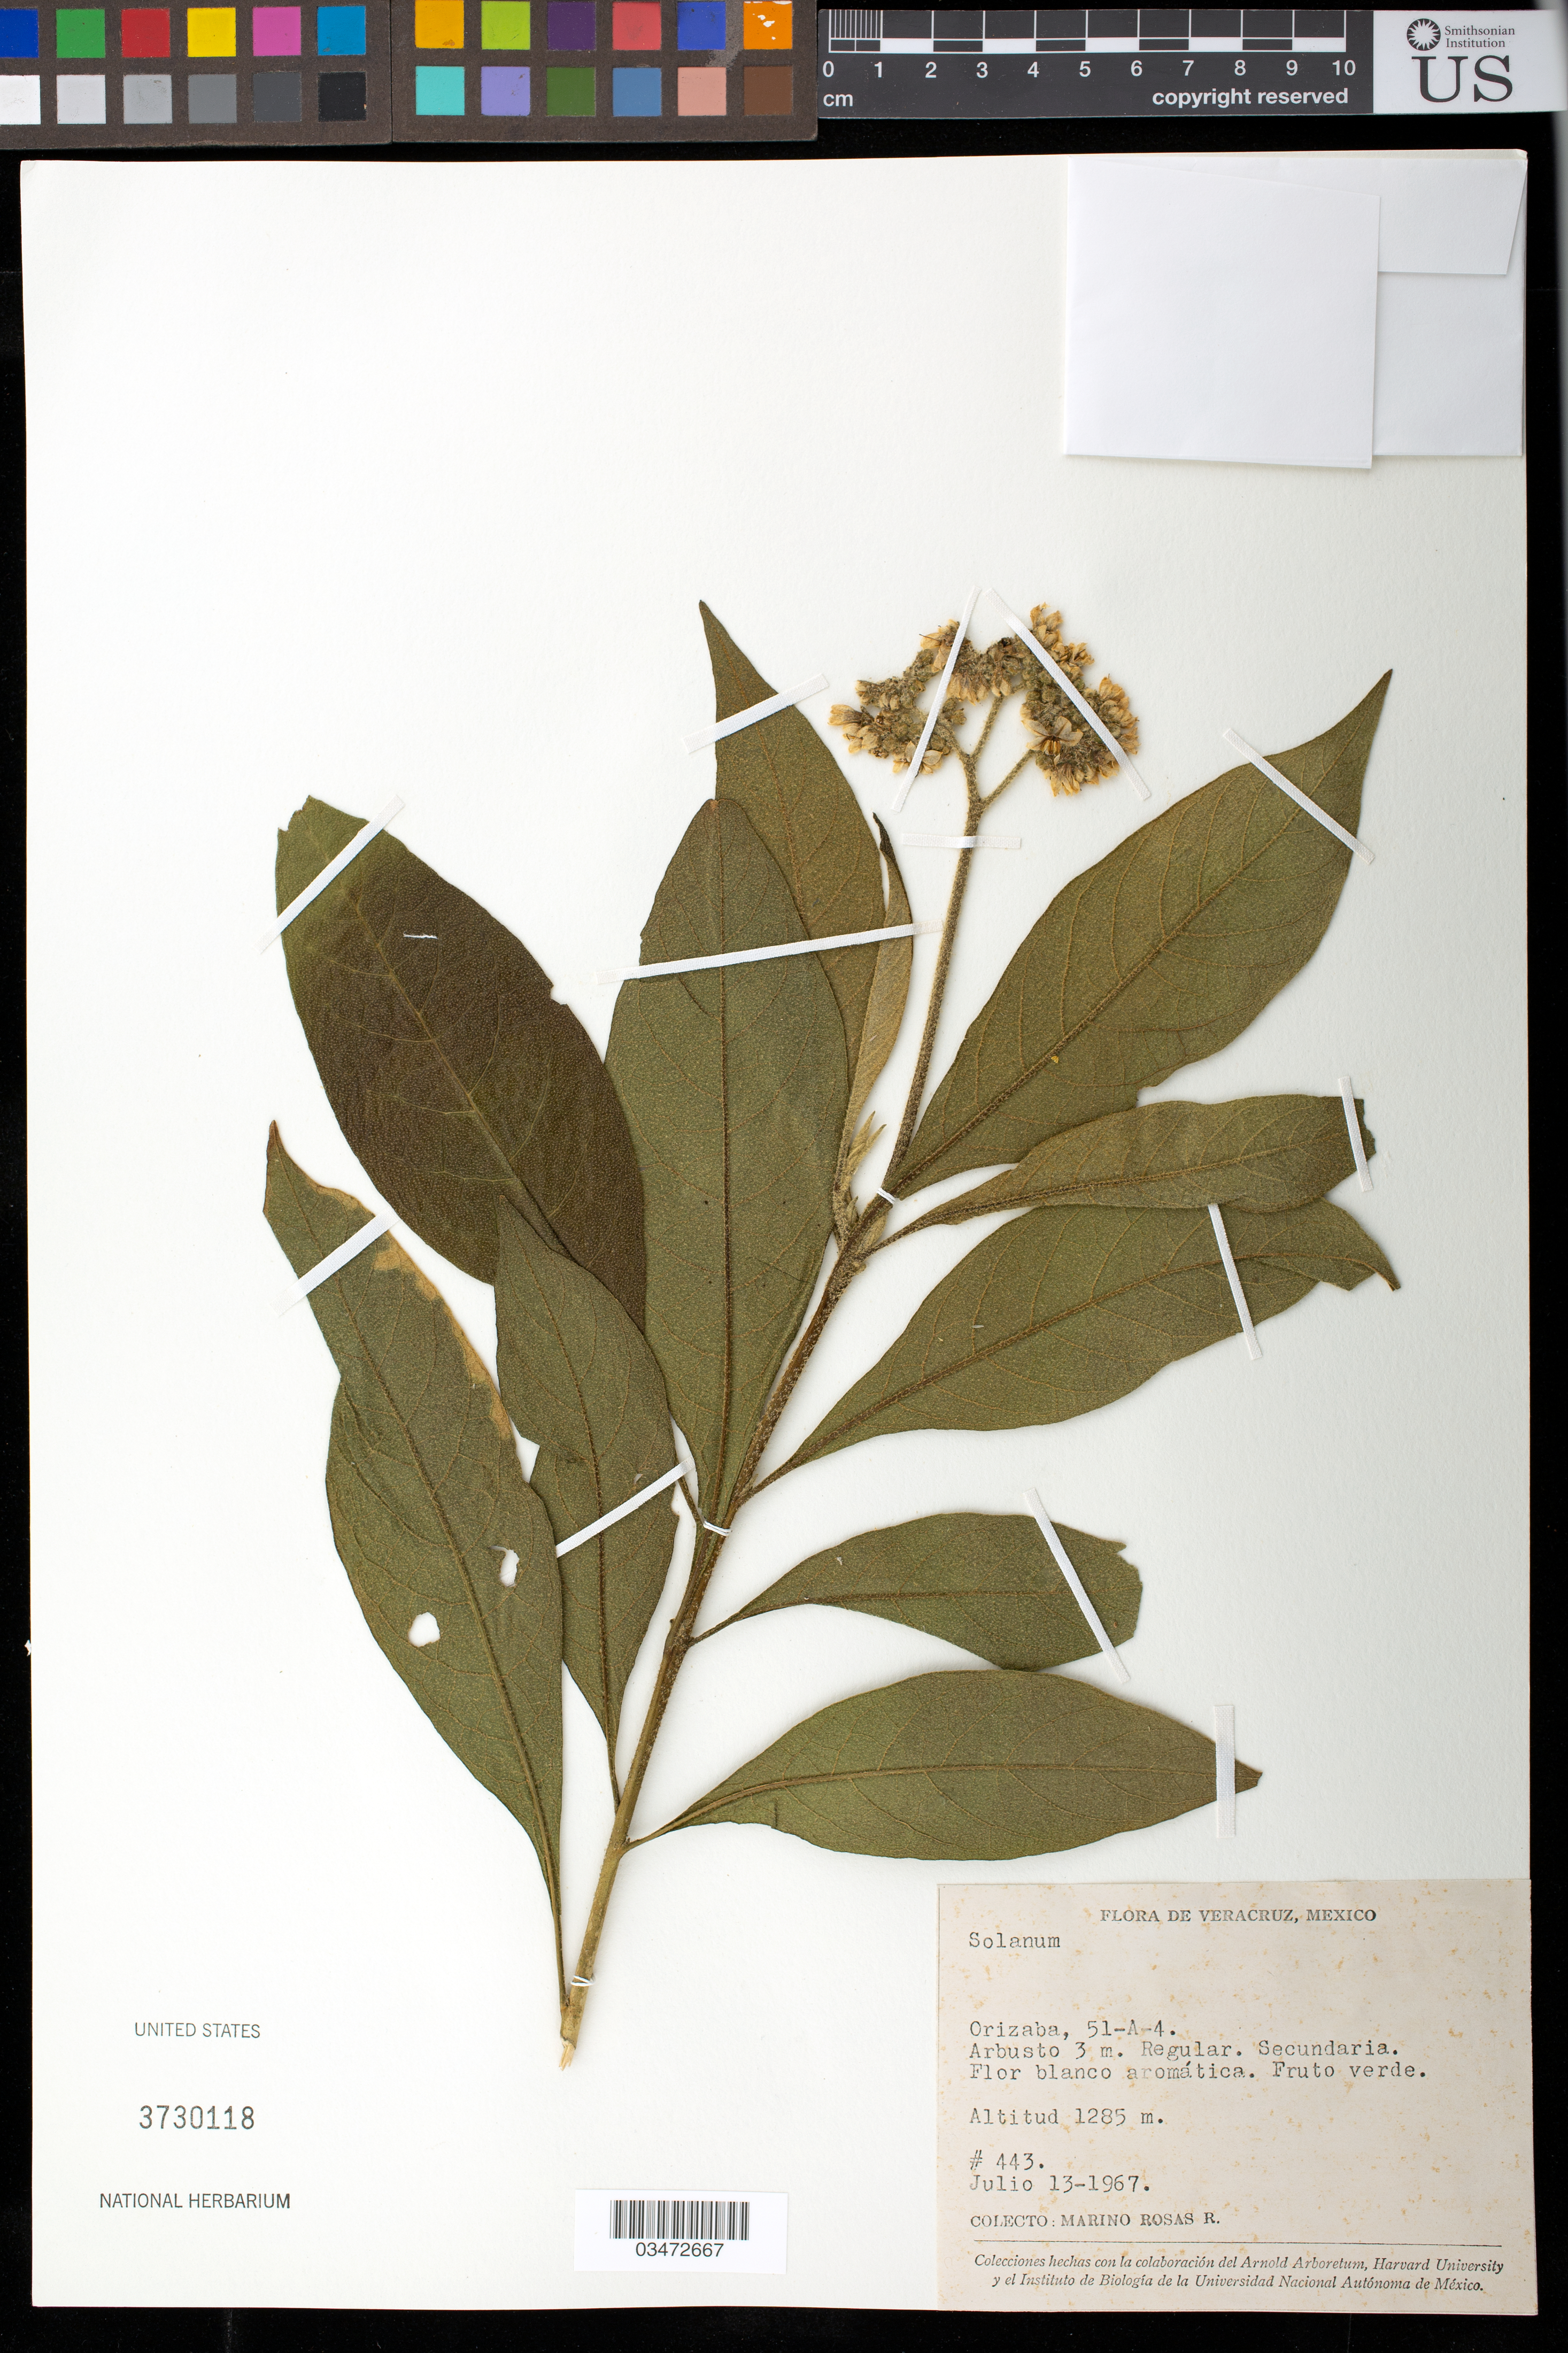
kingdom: Plantae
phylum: Tracheophyta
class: Magnoliopsida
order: Solanales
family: Solanaceae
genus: Solanum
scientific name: Solanum umbellatum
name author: Mill.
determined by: Strong, Mark T., (BOT), Smithsonian Institution - National Museum of Natural History (UNITED STATES)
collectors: R. Marino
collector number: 443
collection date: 1967-07-13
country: Mexico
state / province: Veracruz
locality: Orizaba 51-A-4.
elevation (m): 1285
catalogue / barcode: US 3730118